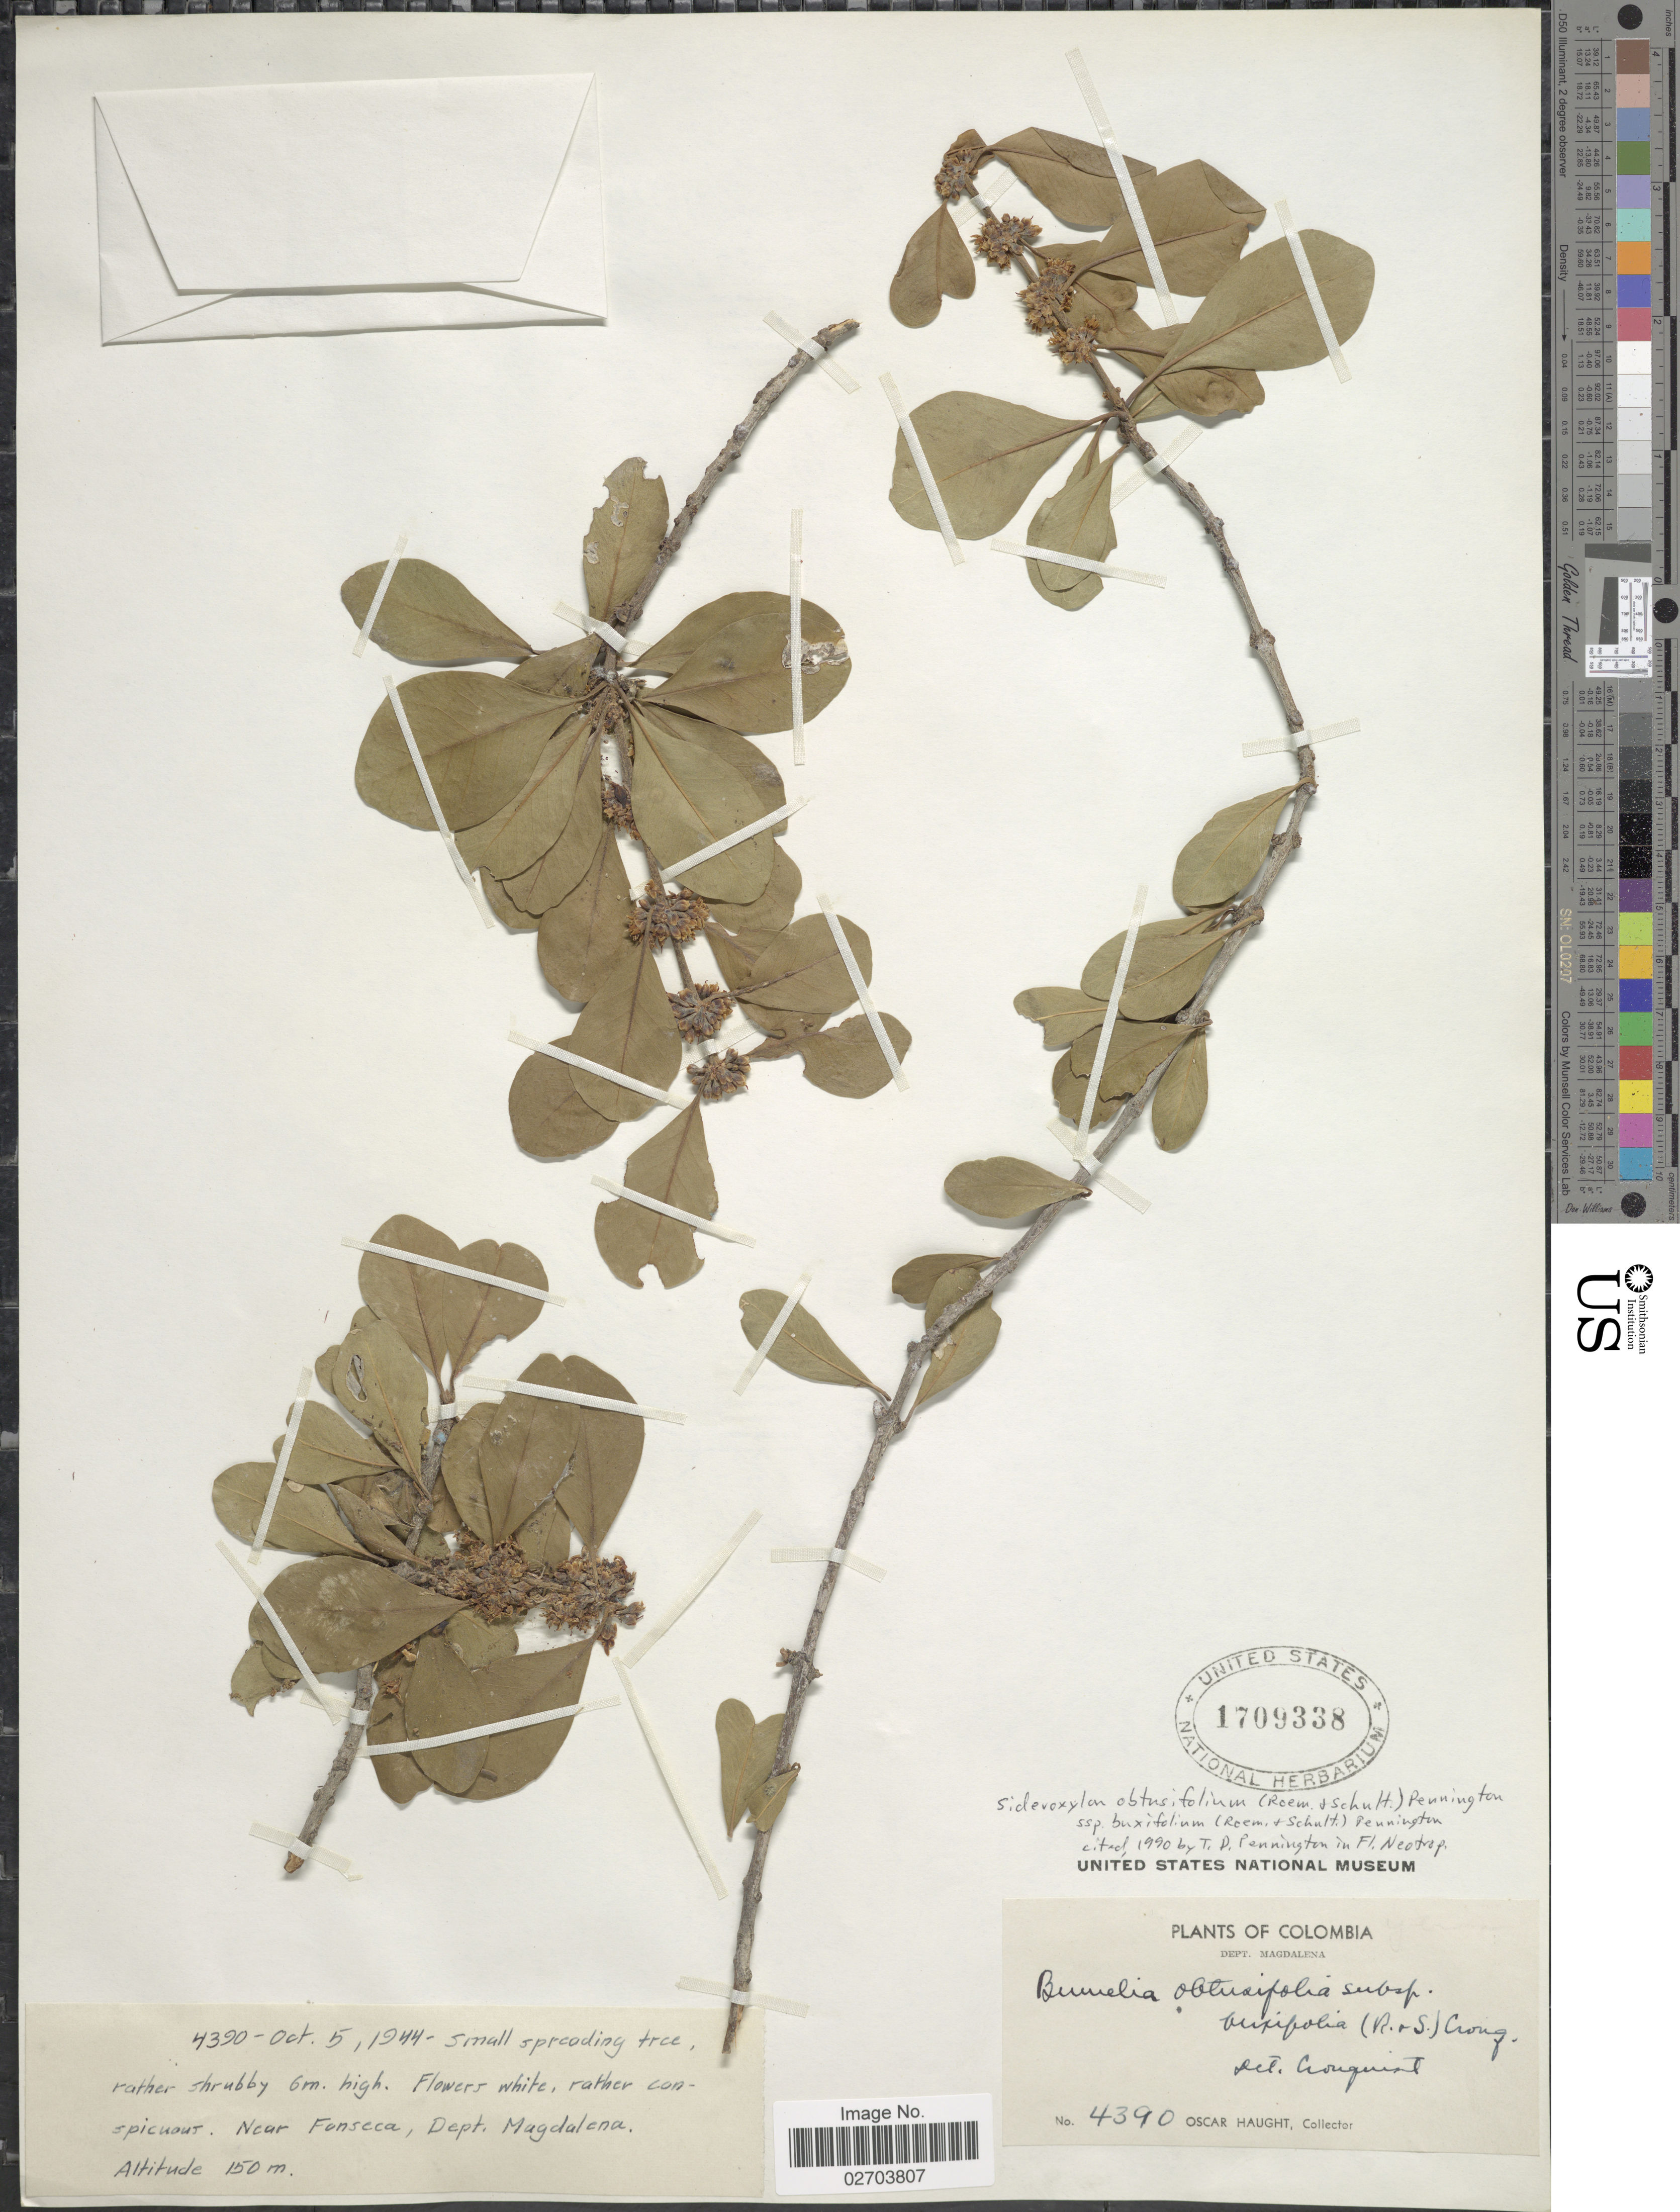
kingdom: Plantae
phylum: Tracheophyta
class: Magnoliopsida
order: Ericales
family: Sapotaceae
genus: Sideroxylon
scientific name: Sideroxylon obtusifolium subsp. buxifolium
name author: (Roem. & Schult.) T.D. Penn.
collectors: O. L. Haught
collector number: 4390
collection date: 1944-10-05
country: Colombia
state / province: Magdalena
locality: Near Fonseca, Dept. Magdalena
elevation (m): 150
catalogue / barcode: US 1709338